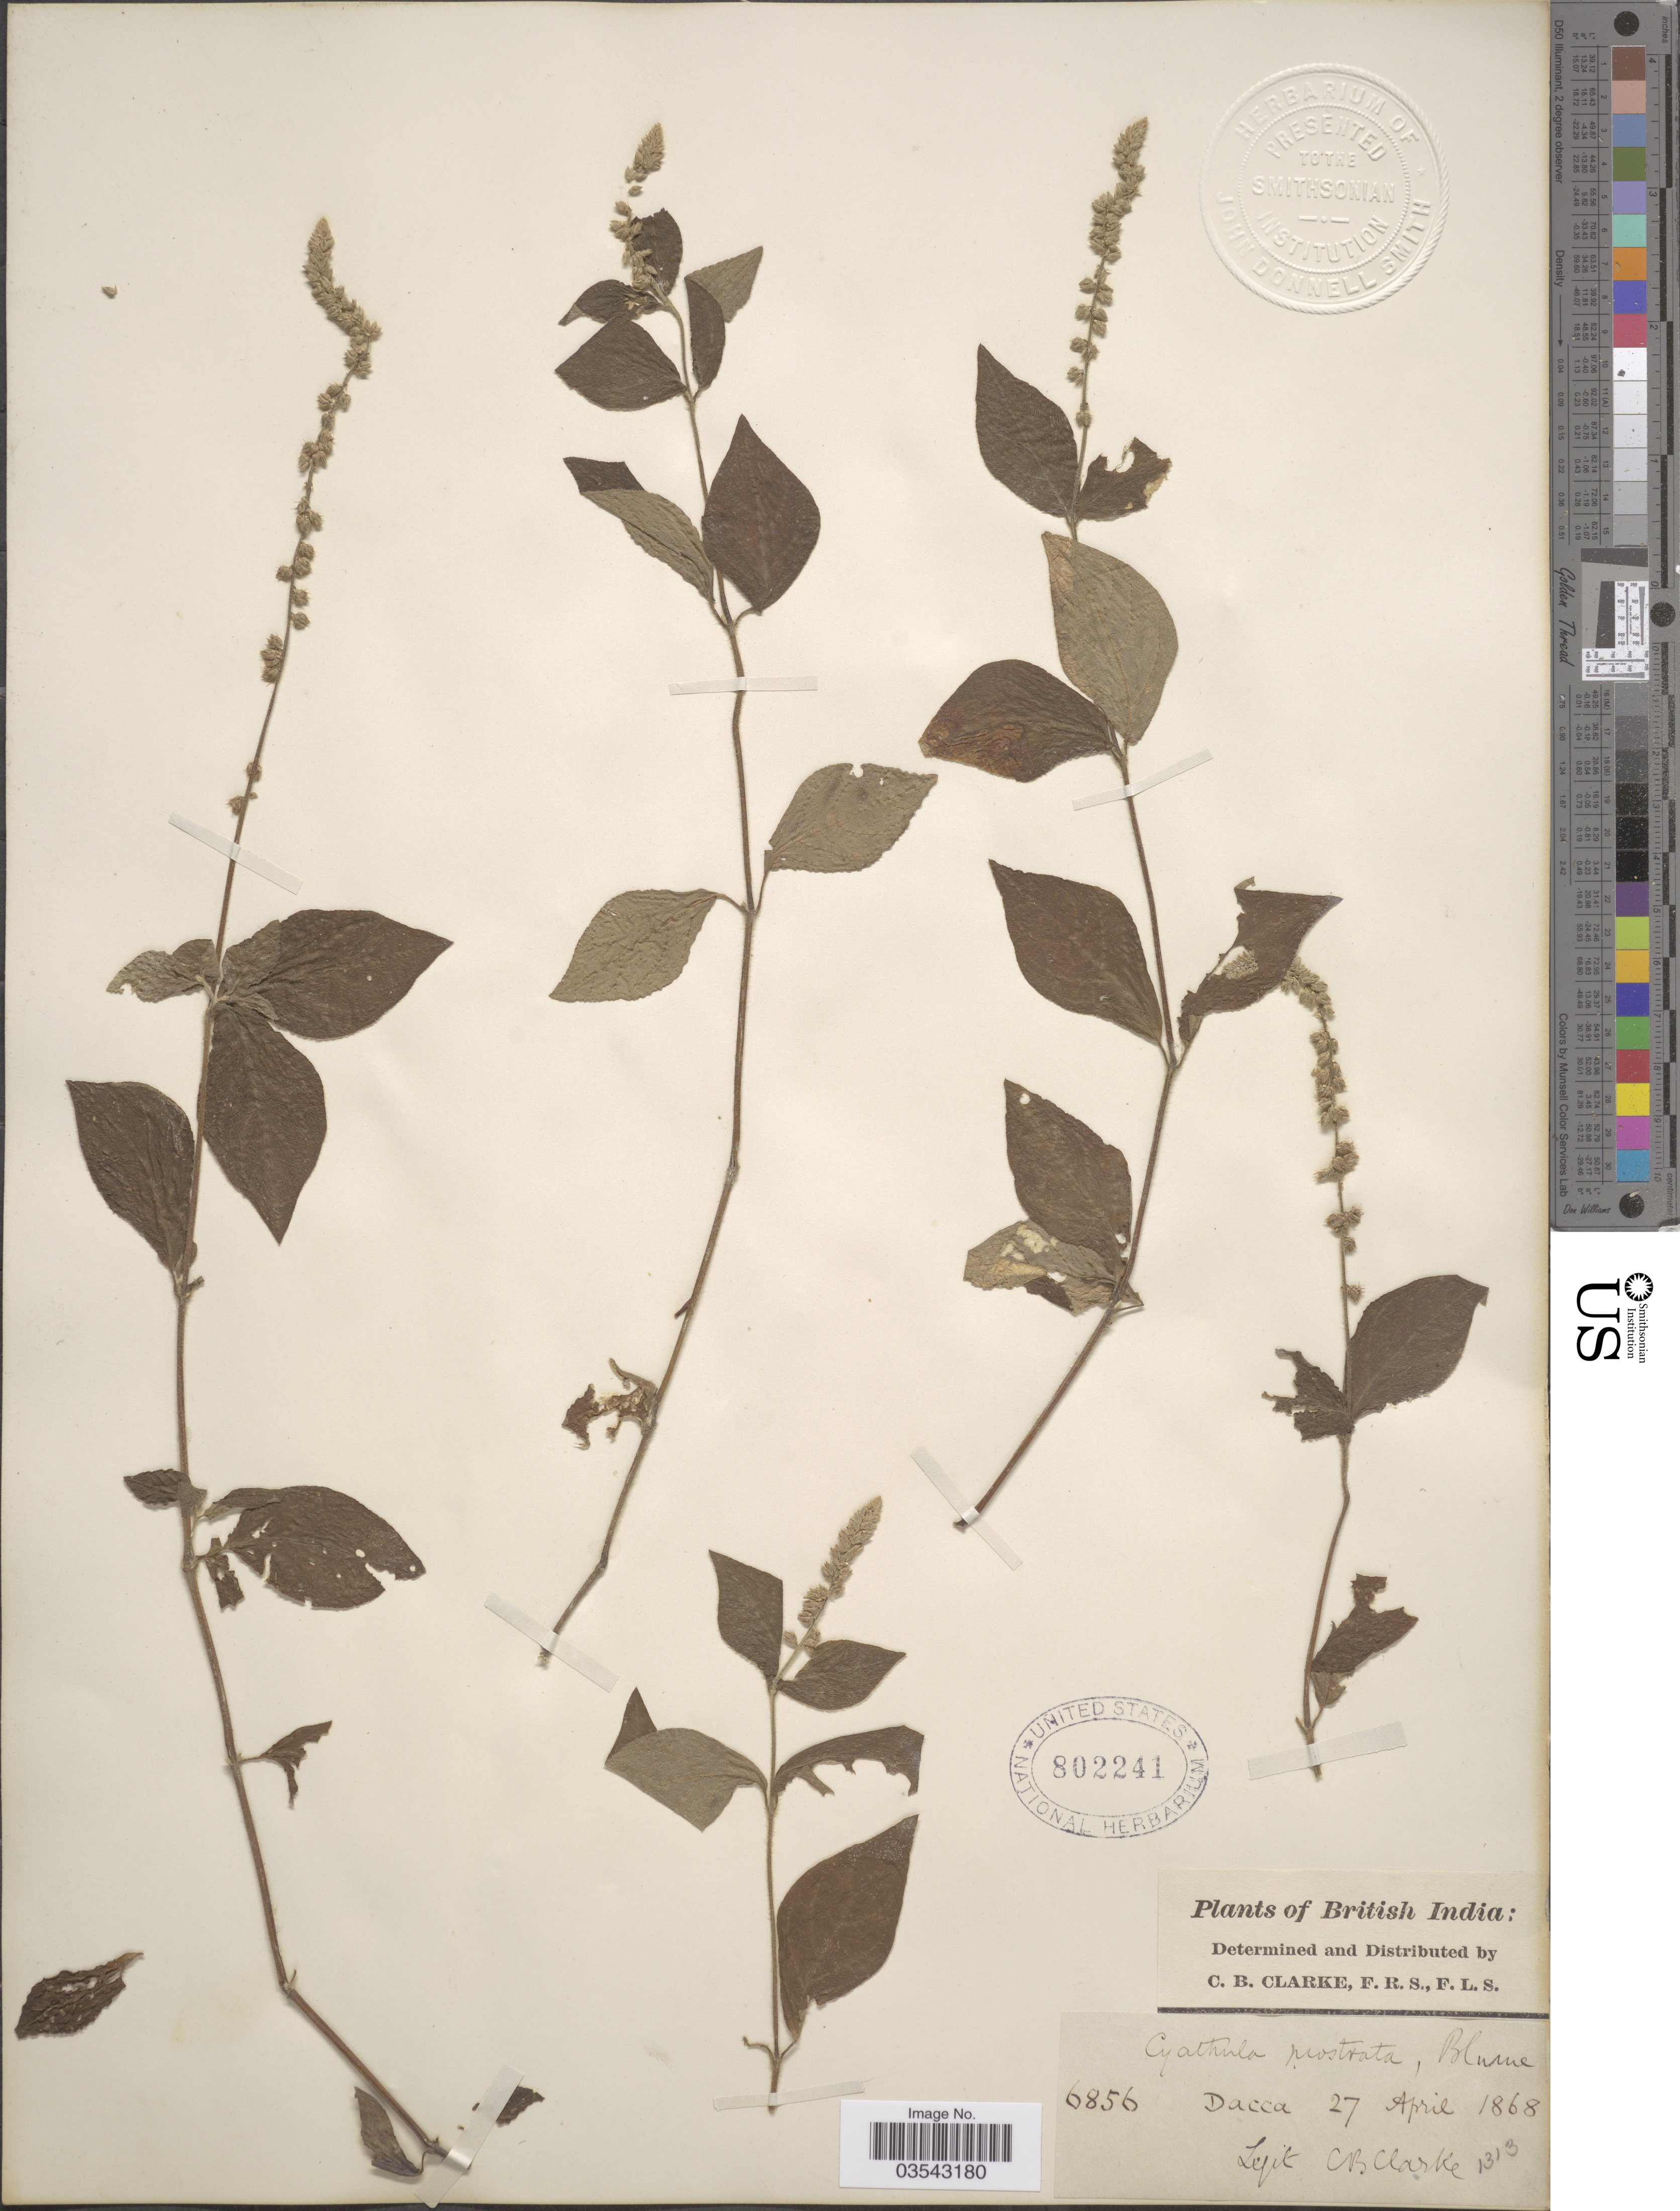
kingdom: Plantae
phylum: Tracheophyta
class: Magnoliopsida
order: Caryophyllales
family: Amaranthaceae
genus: Cyathula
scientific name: Cyathula prostrata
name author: (L.) Blume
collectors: C. B. Clarke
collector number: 6856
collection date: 1868-04-27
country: Bangladesh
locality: British India. Dacca.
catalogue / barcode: US 802241